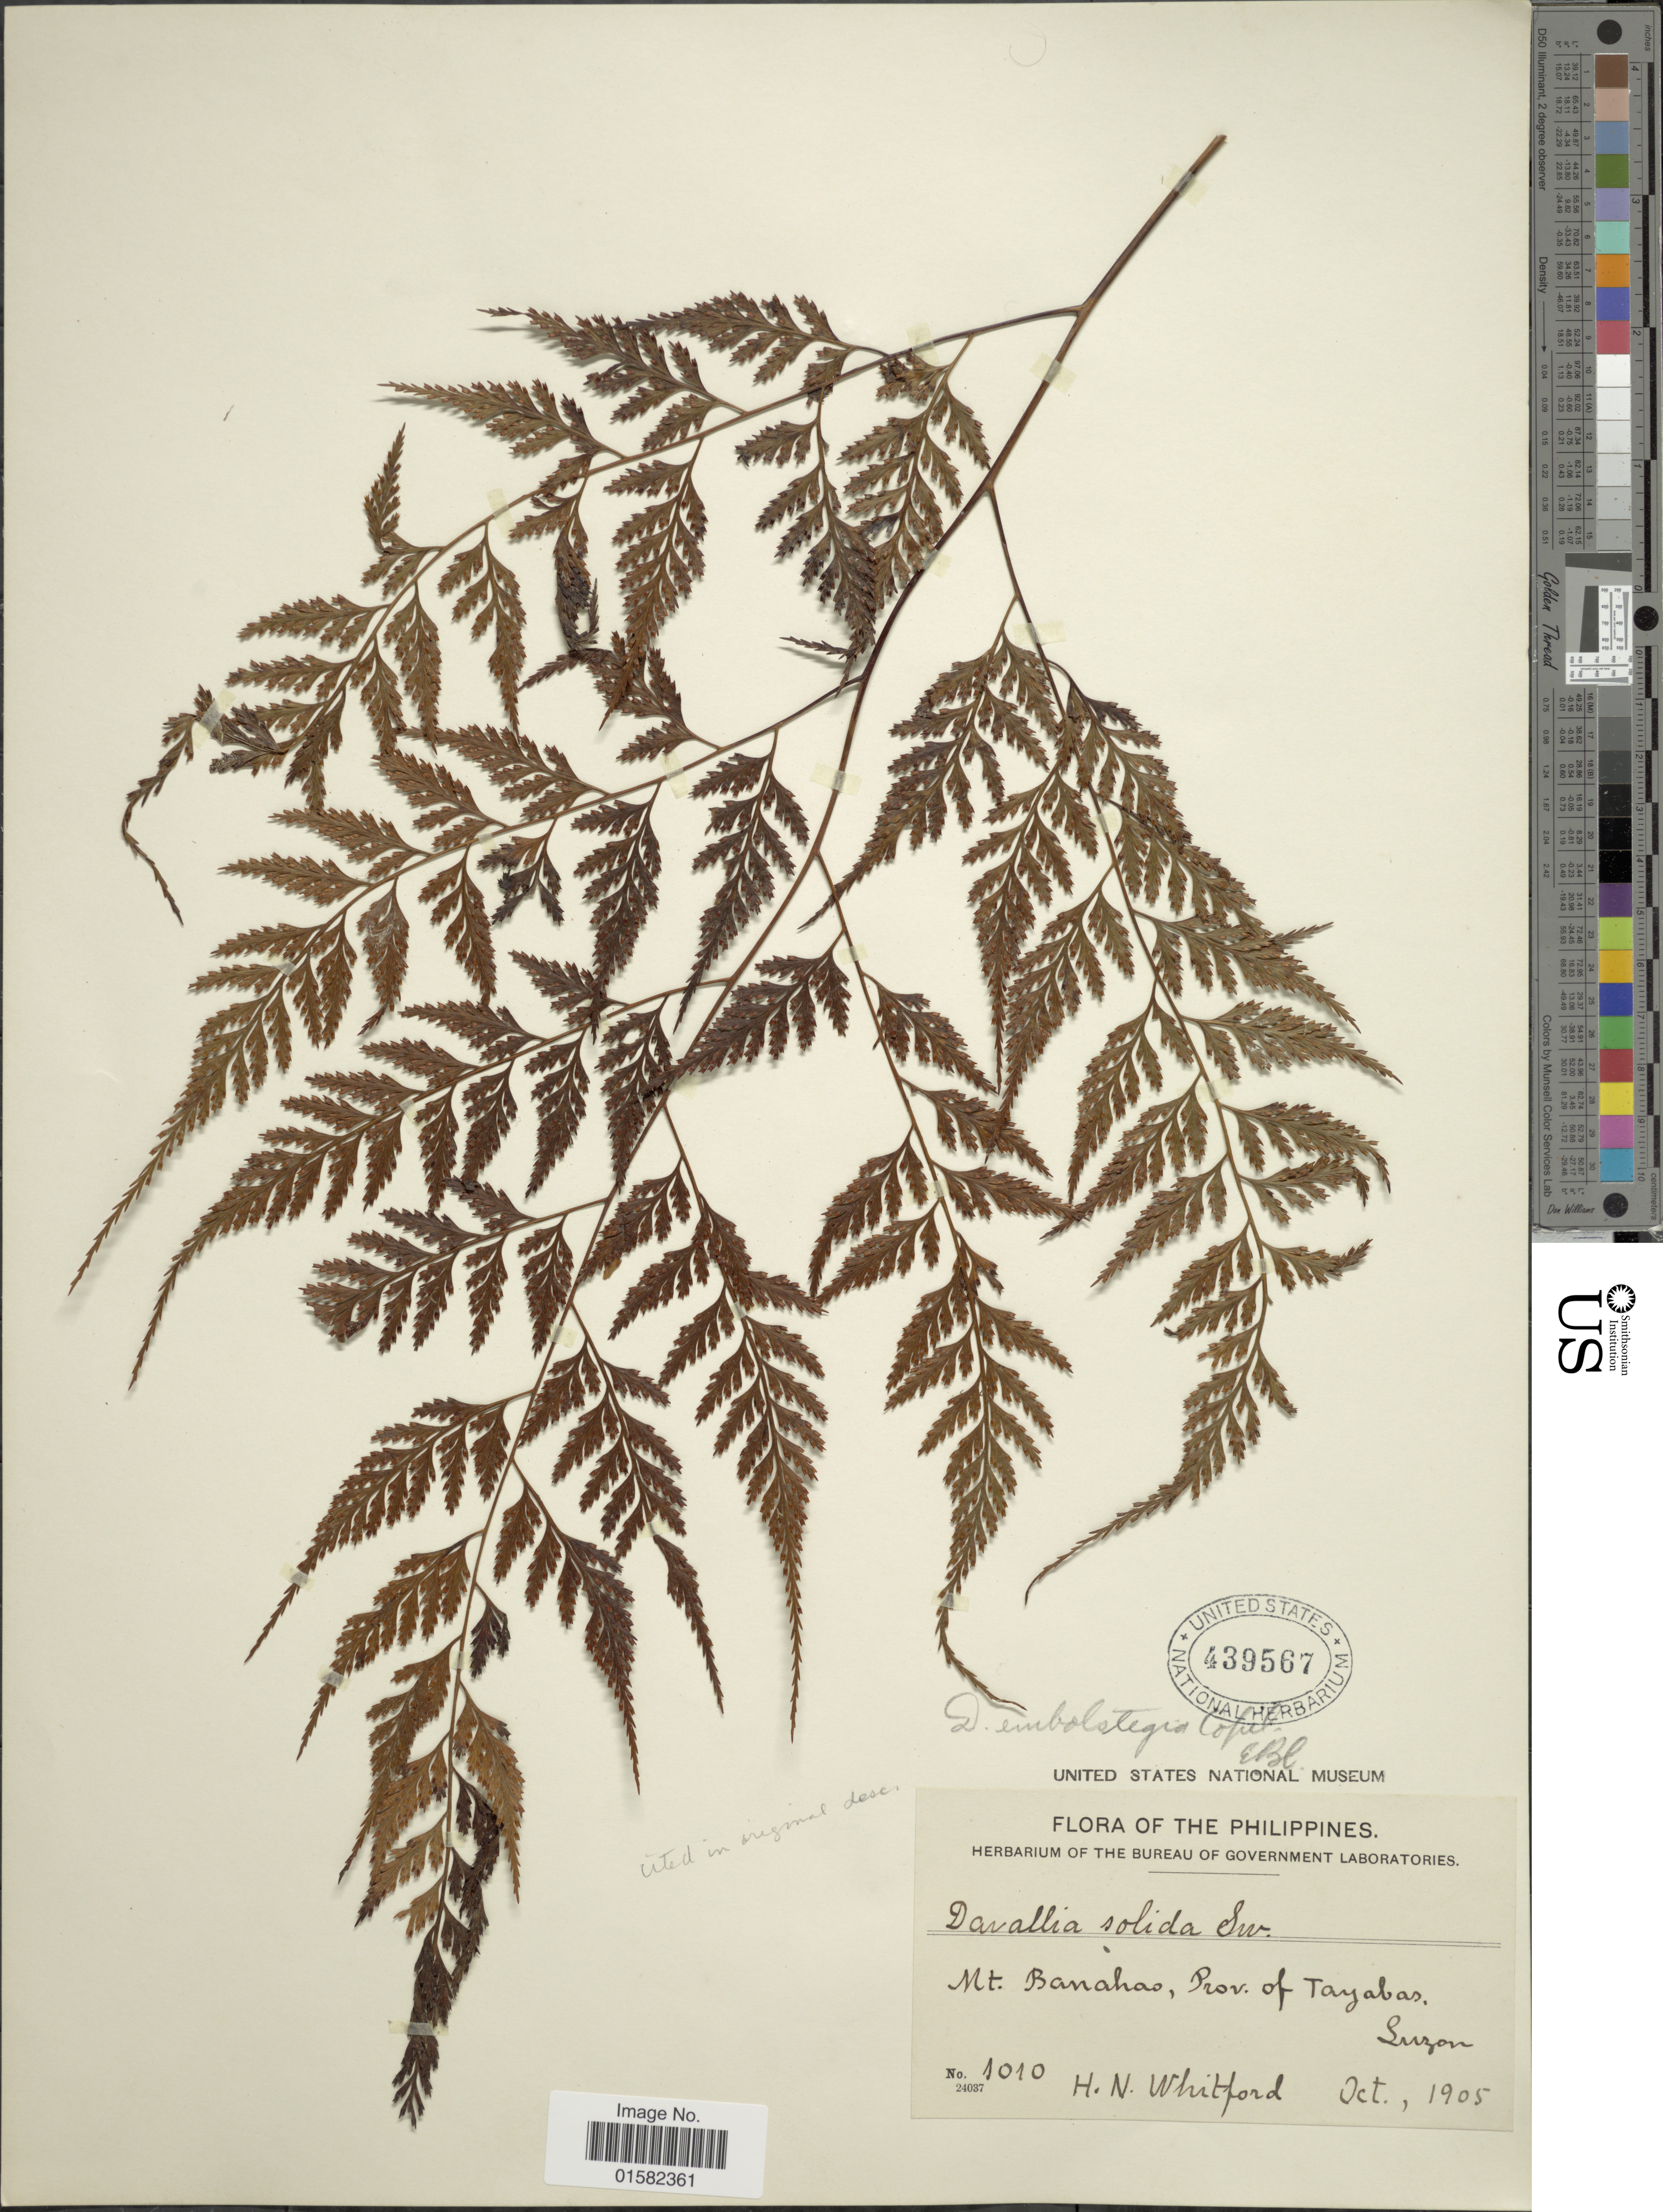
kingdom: Plantae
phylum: Tracheophyta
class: Polypodiopsida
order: Polypodiales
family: Davalliaceae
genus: Wibelia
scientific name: Wibelia embolostegia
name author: (Colla) M. Kato & Tsutsumi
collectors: H. N. Whitford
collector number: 1010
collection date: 1905-10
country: Philippines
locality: Mt Banahao, Prov. Tayabas, Luzon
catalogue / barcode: US 439567